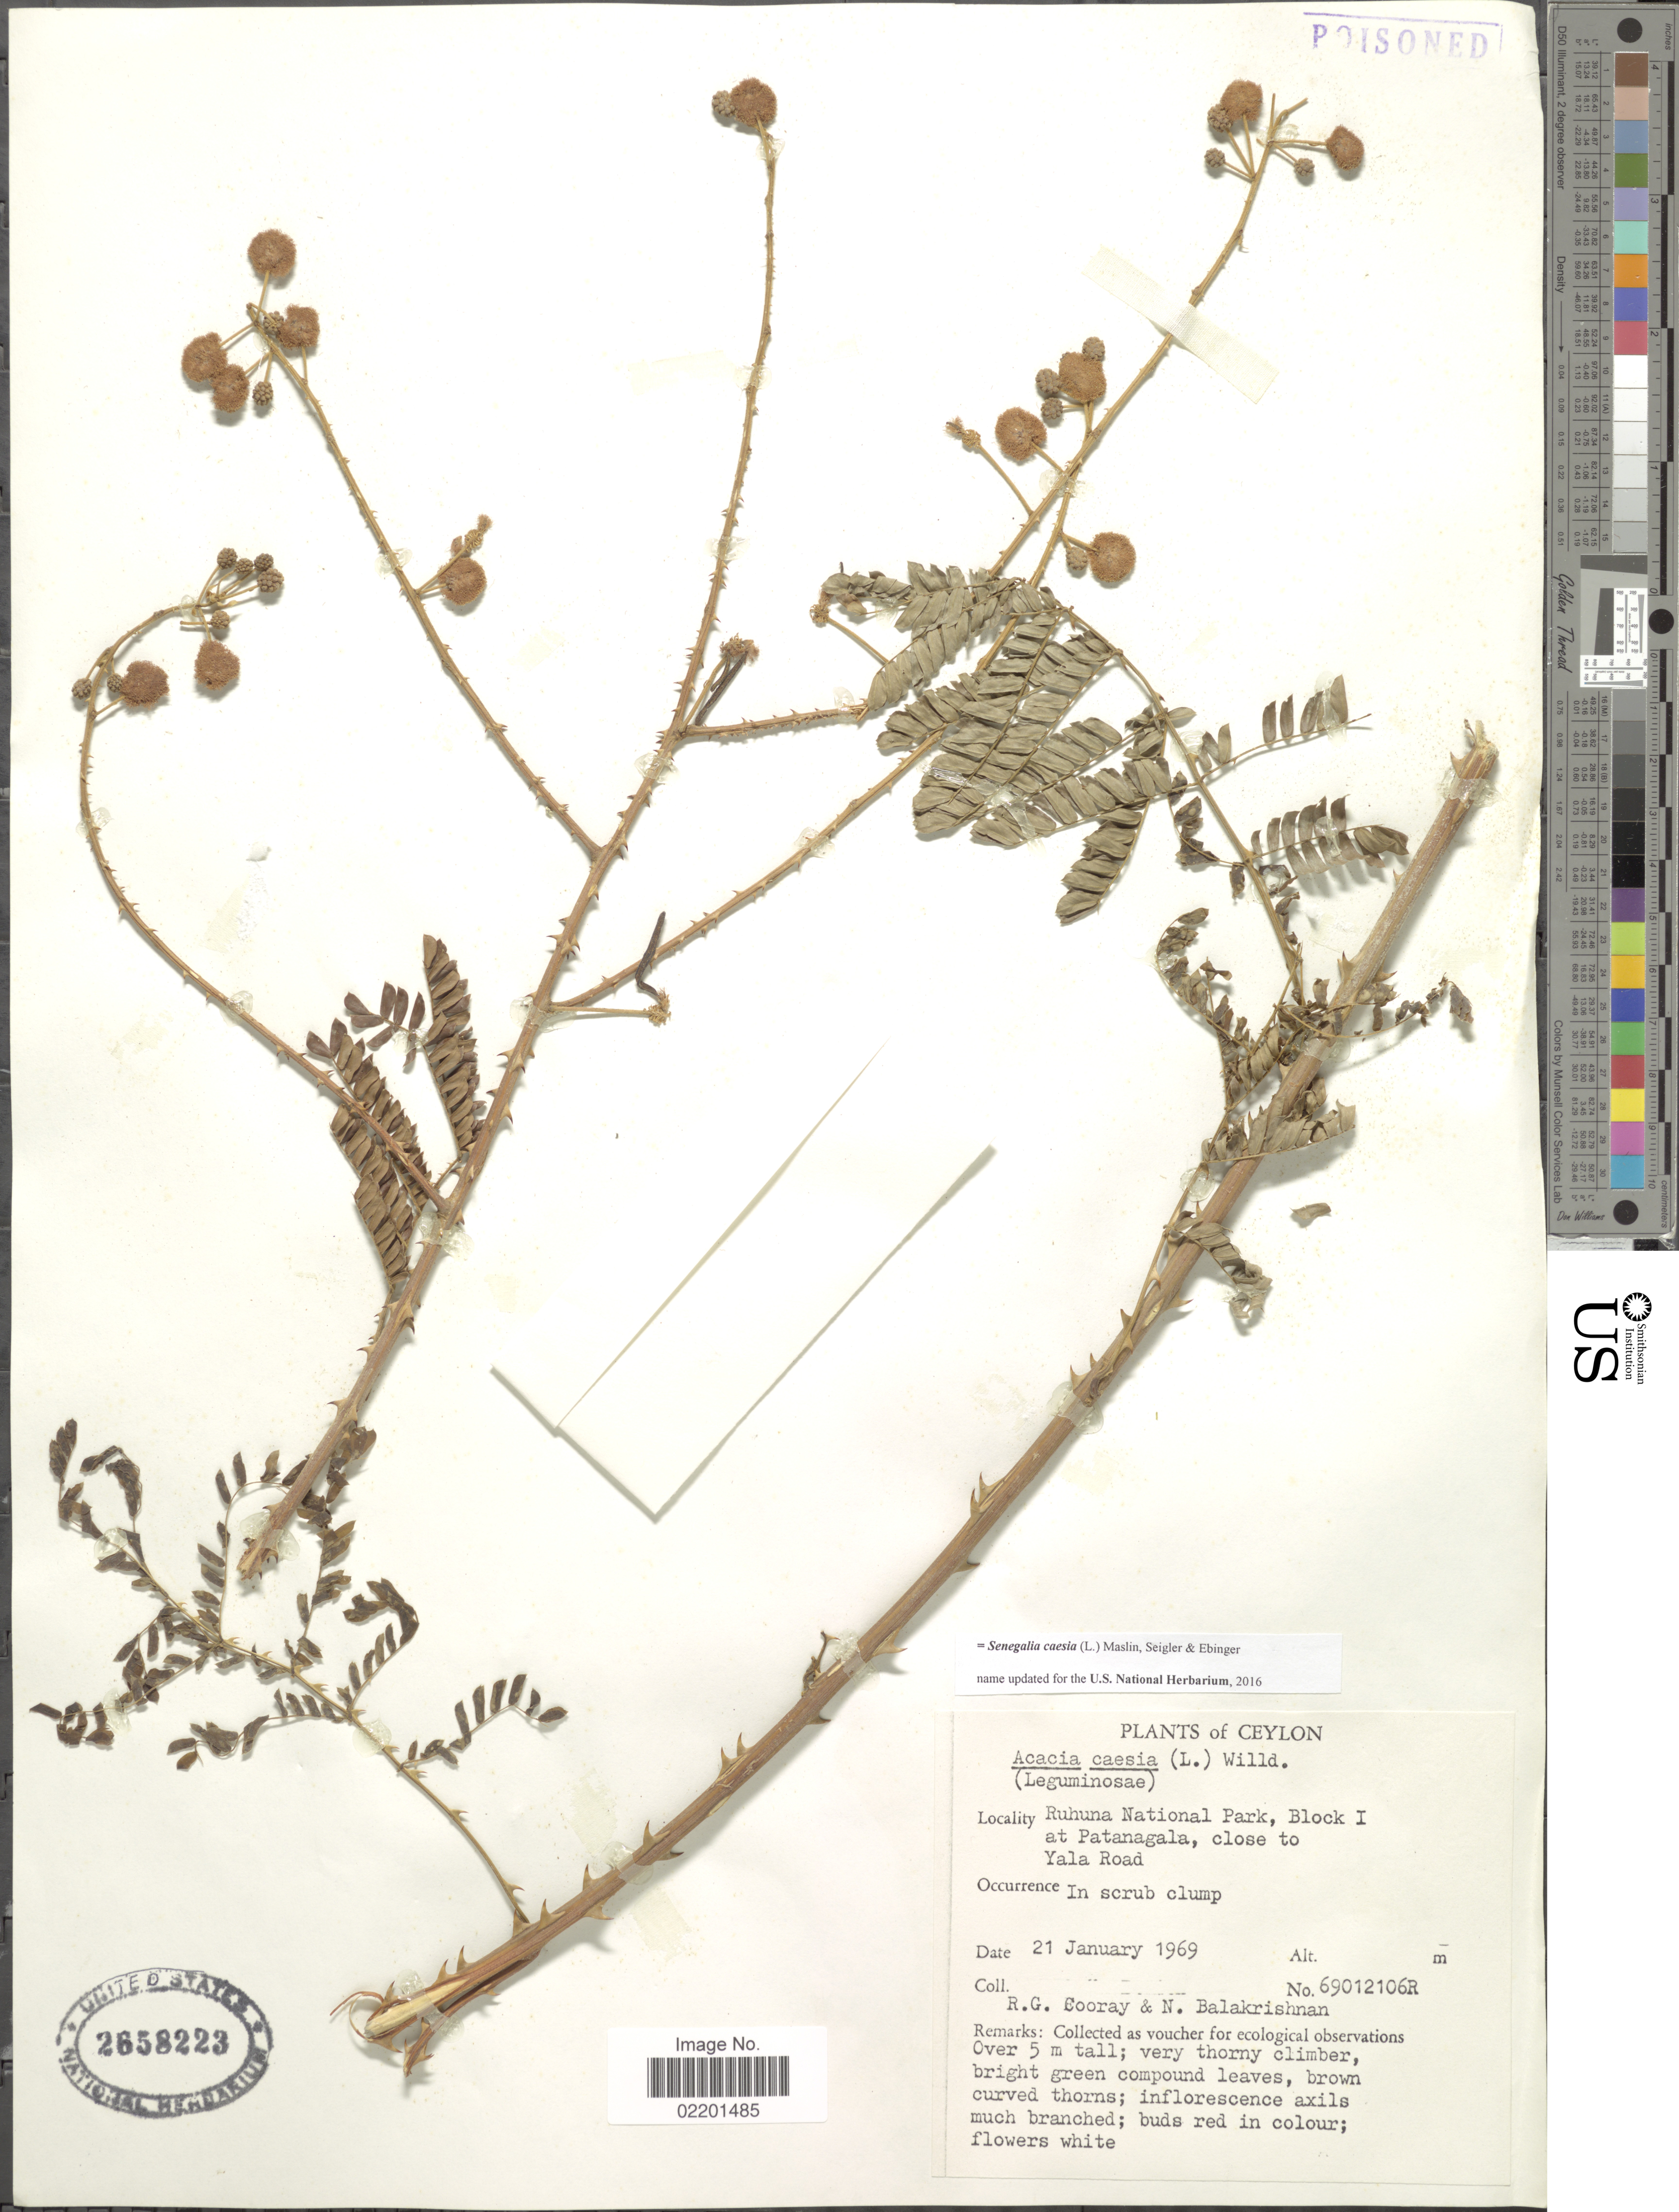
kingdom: Plantae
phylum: Tracheophyta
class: Magnoliopsida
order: Fabales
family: Fabaceae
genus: Senegalia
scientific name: Senegalia caesia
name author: (L.) Maslin et al.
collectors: R. Cooray & N. P. Balakrishnan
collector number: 69012106R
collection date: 1969-01-21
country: Sri Lanka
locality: Ruhuna National Park, Block I at Patanagala, close to Yala Road. Ceylon.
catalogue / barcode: US 2658223